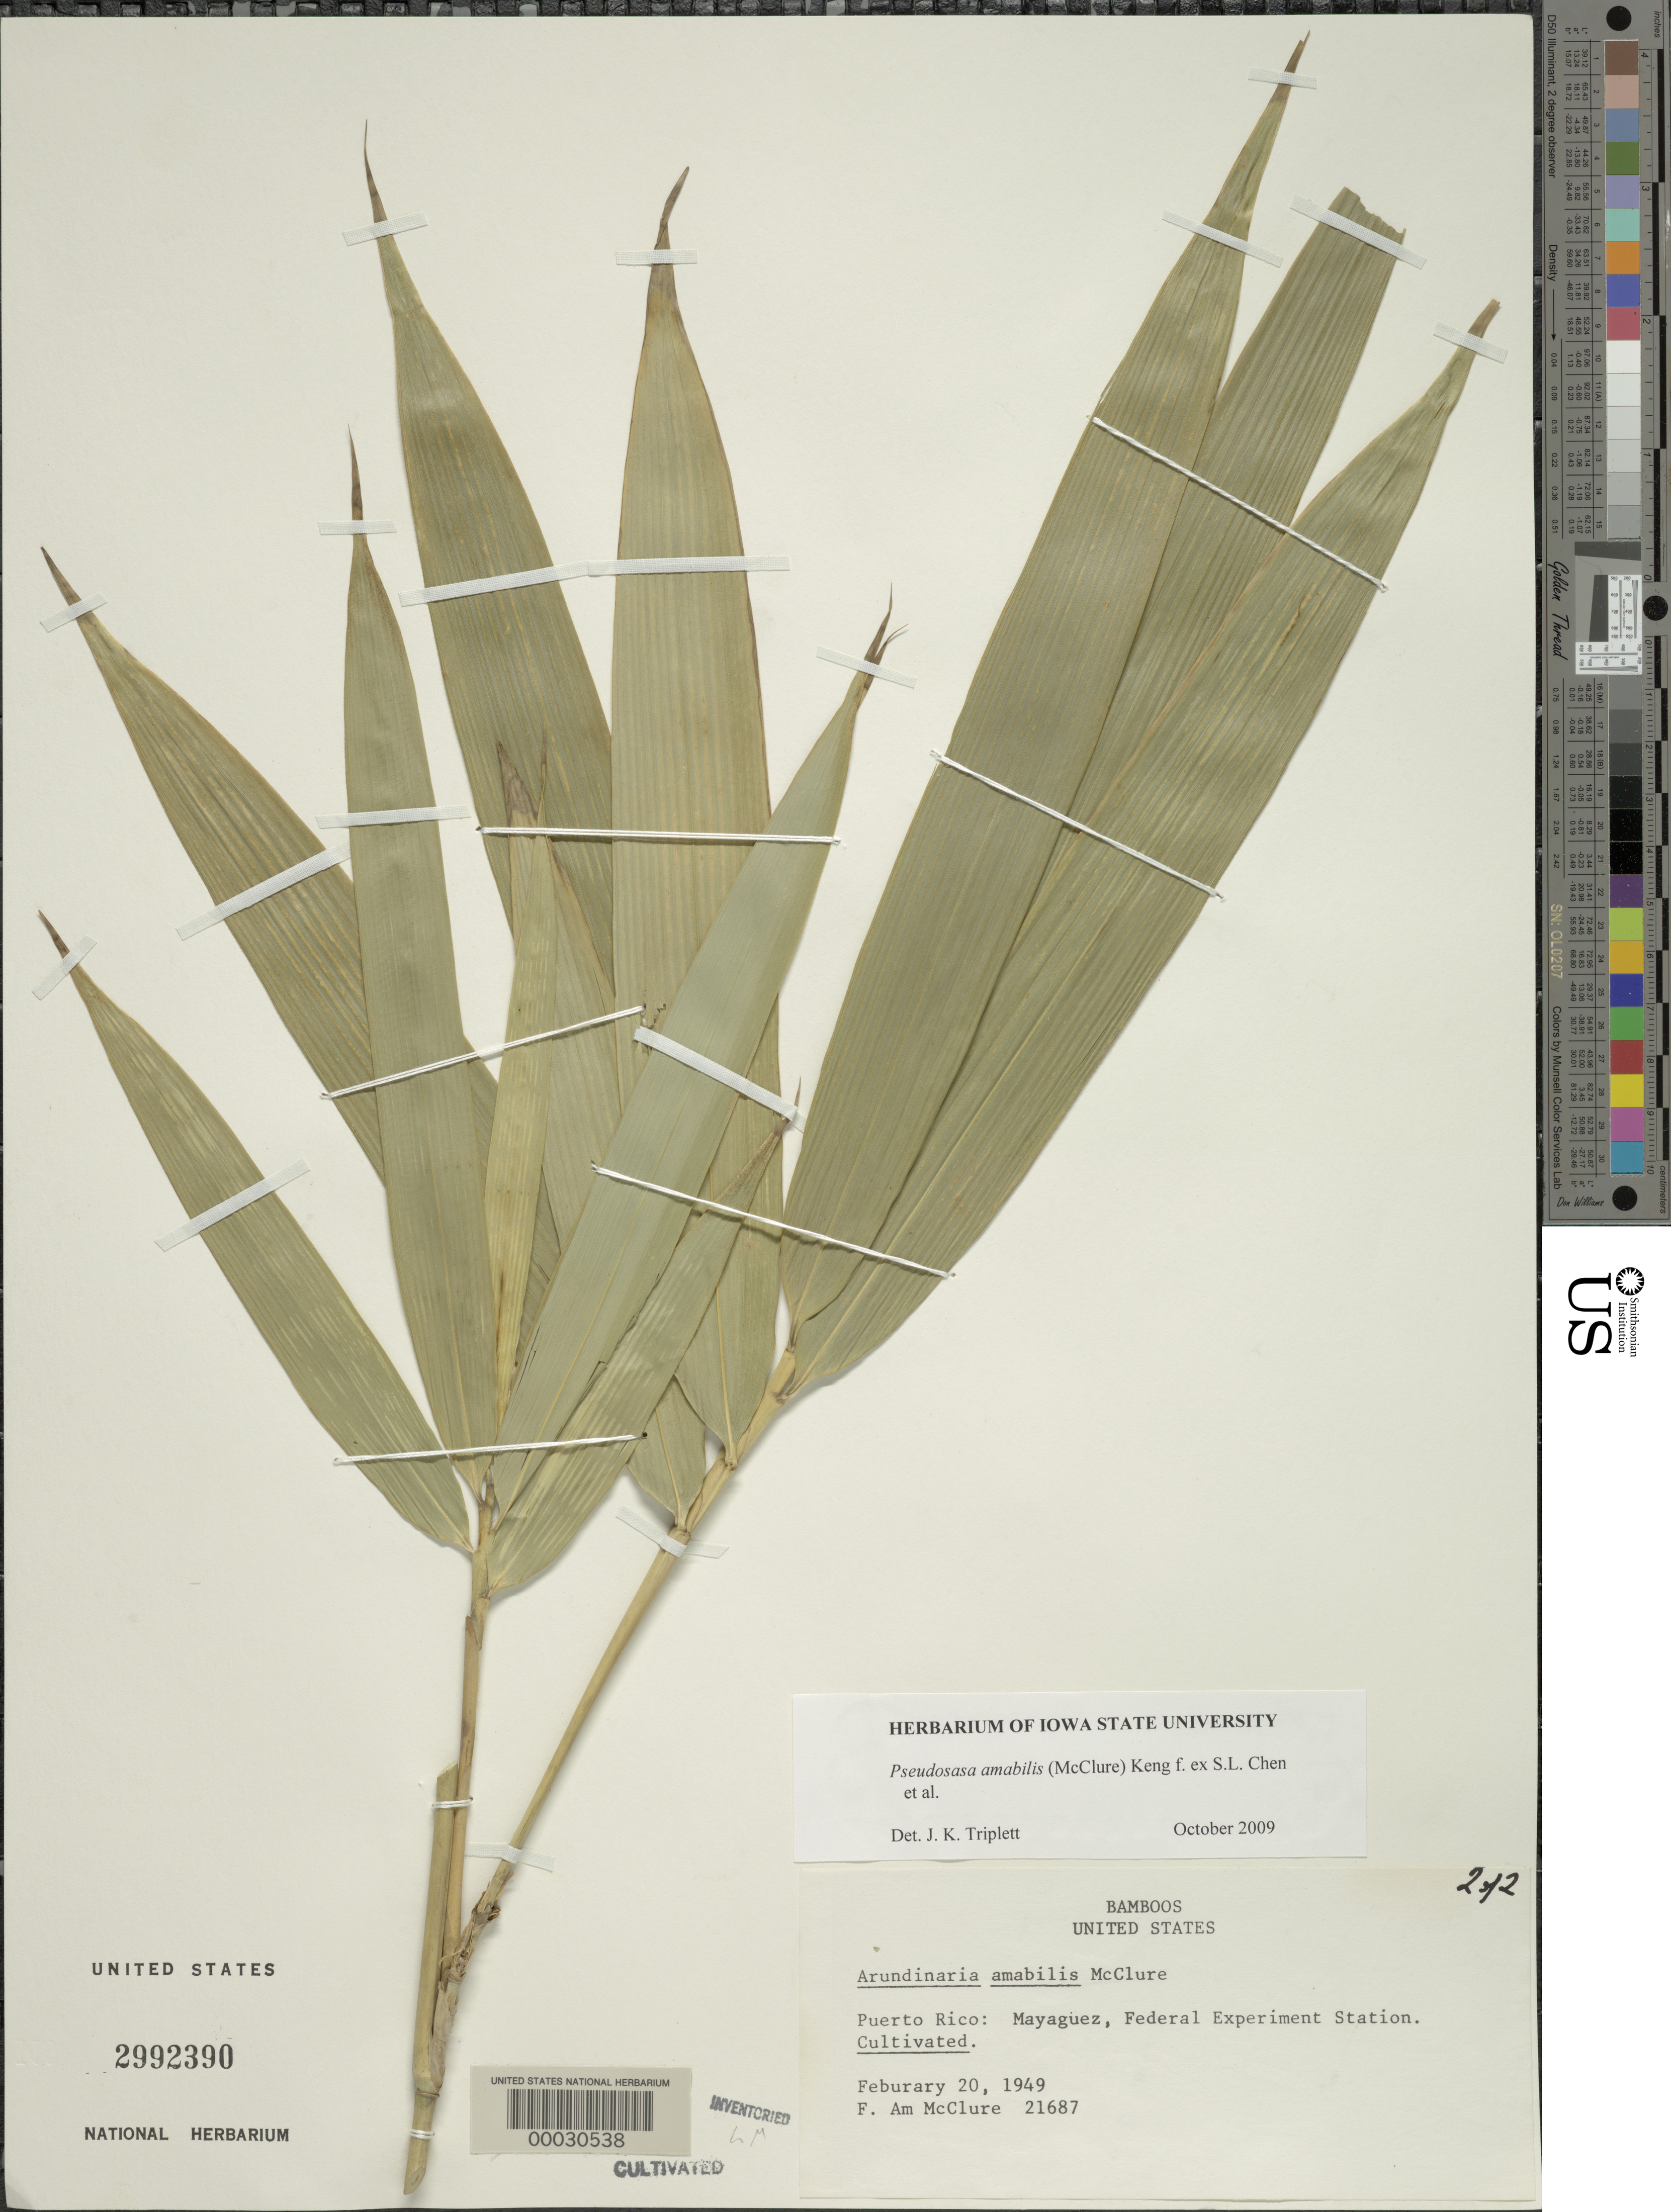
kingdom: Plantae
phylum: Tracheophyta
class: Liliopsida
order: Poales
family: Poaceae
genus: Pseudosasa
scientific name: Pseudosasa amabilis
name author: (McClure) Keng f.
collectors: F. A. McClure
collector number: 21687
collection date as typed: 20 Feb 1949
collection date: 1949-02-20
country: Puerto Rico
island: Greater Antilles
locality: Mayaquez, Federal Experiment Station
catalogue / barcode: US 2992390